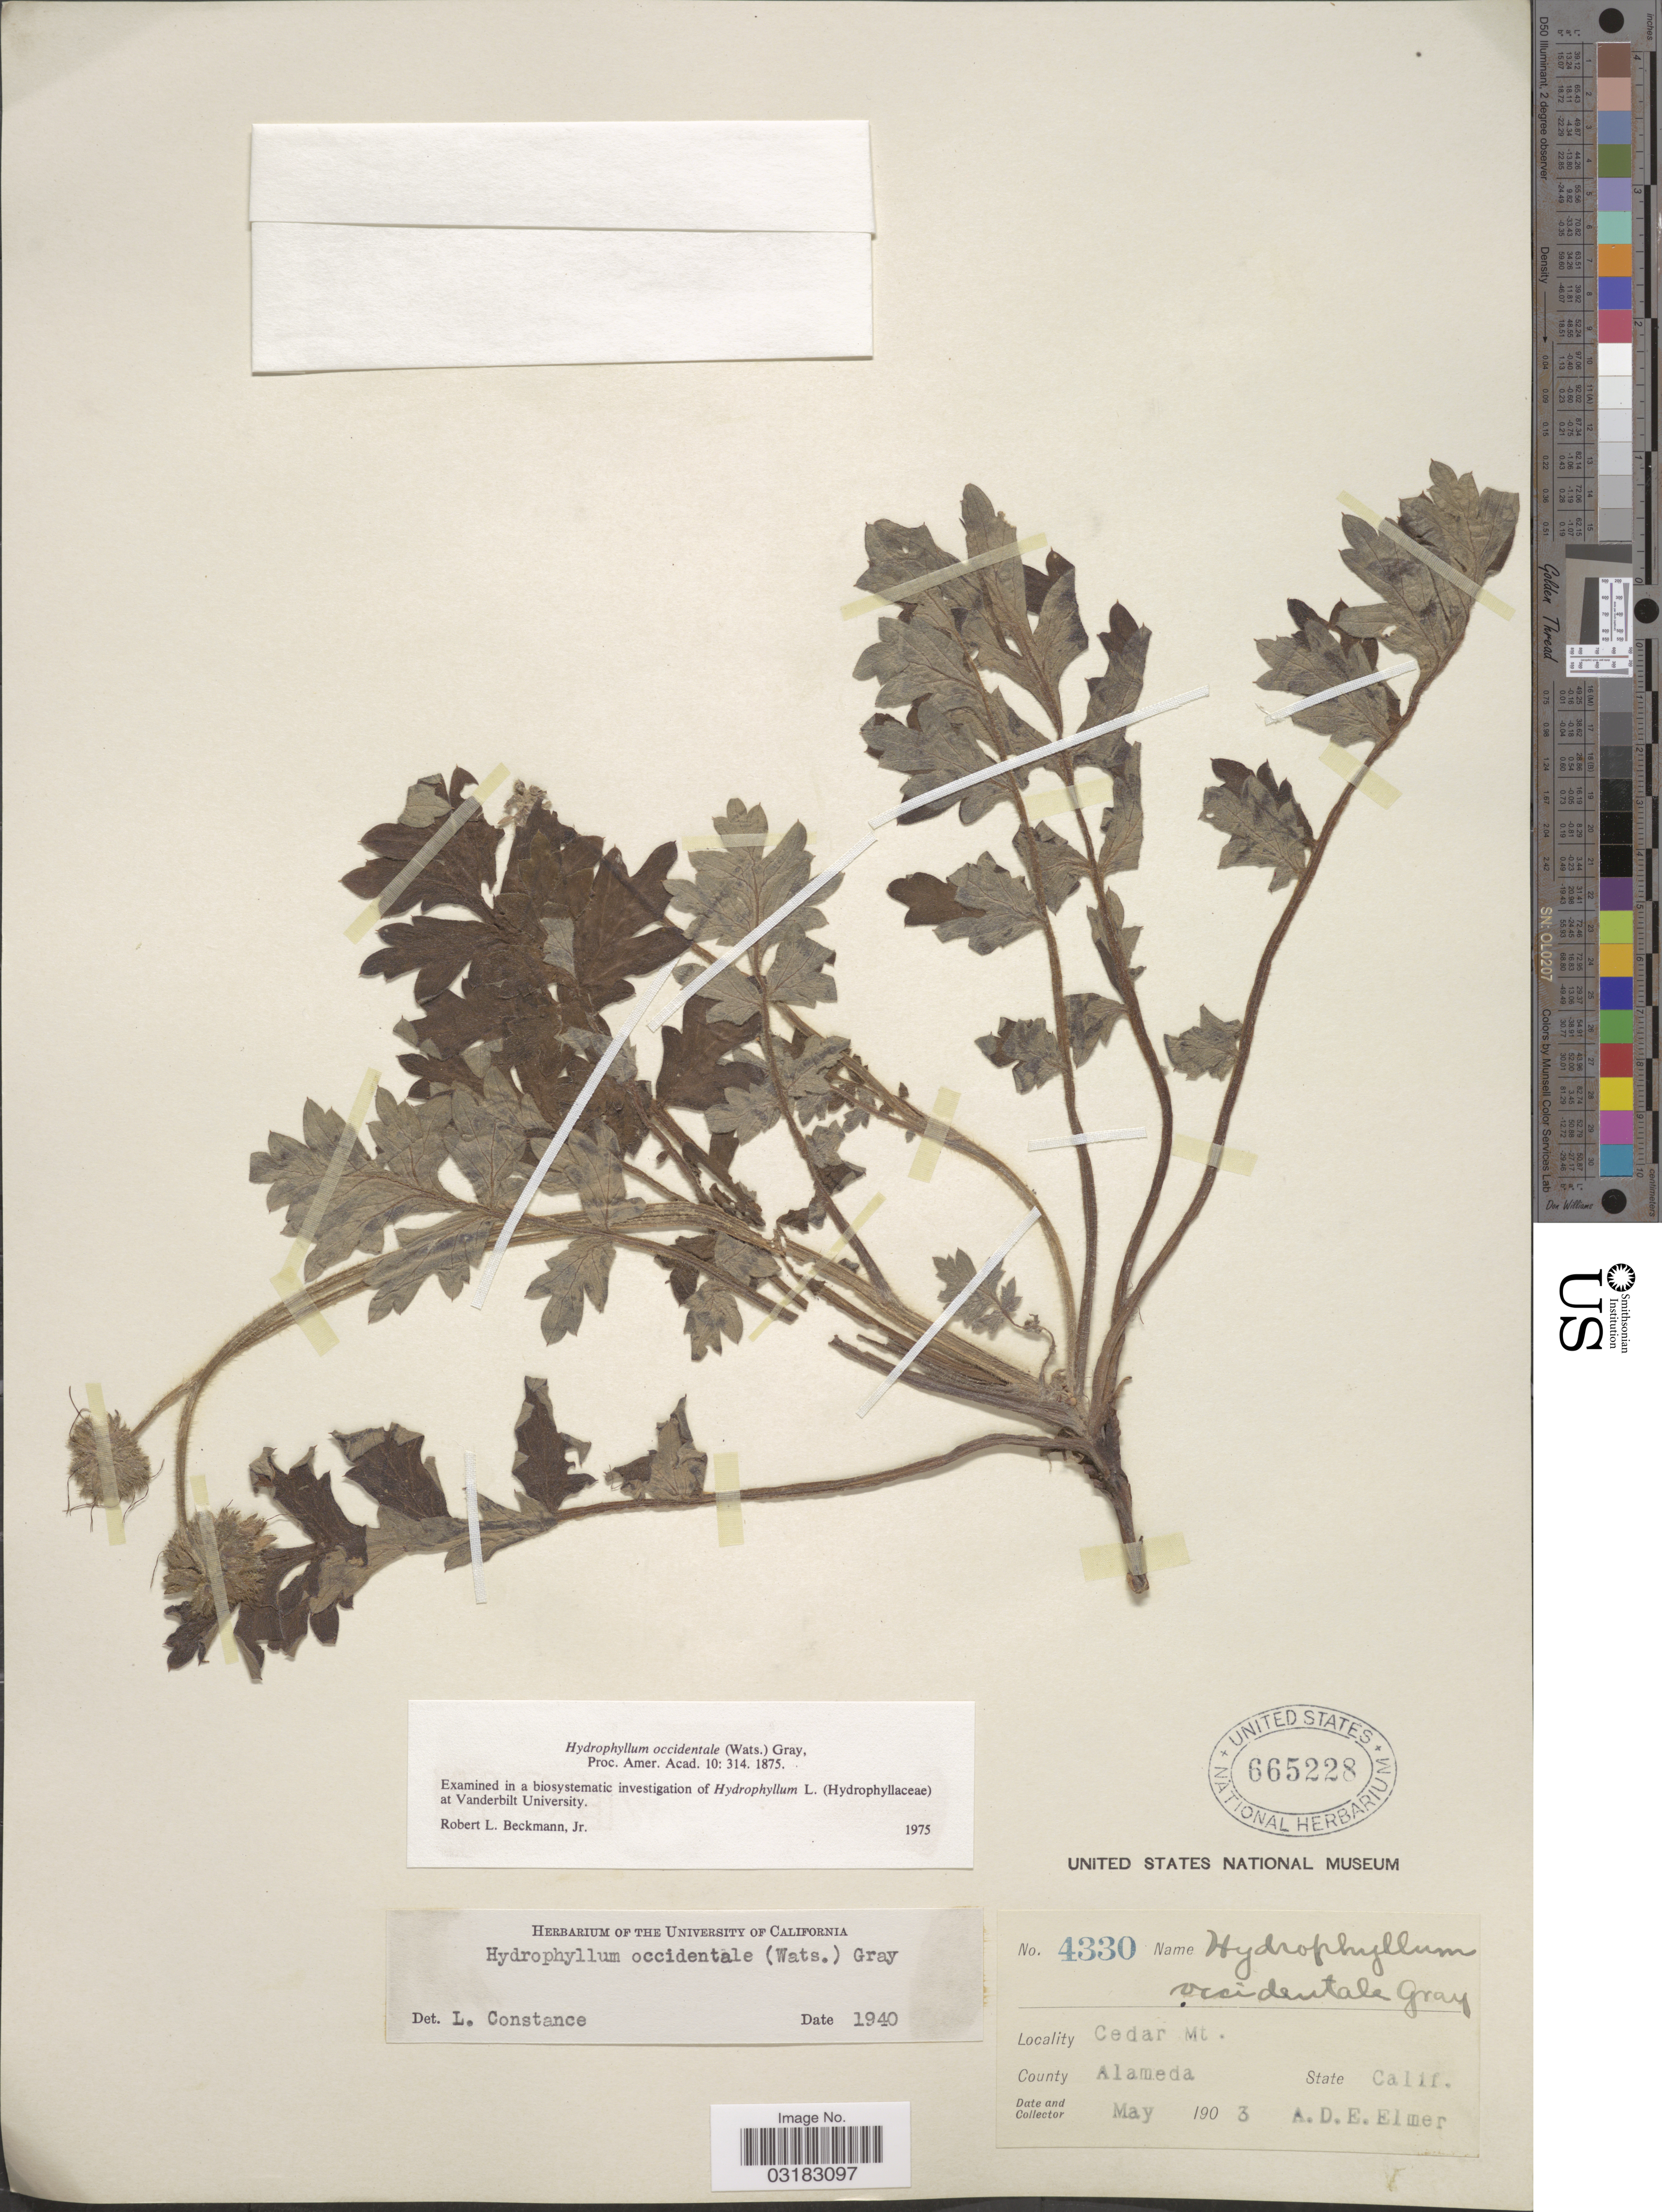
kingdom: Plantae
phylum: Tracheophyta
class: Magnoliopsida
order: Boraginales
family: Hydrophyllaceae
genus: Hydrophyllum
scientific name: Hydrophyllum occidentale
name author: (S. Watson) A. Gray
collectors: A. D. E. Elmer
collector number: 4330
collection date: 1903-05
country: United States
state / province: California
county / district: Alameda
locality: Cedar Mt. County Alameda.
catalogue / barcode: US 665228